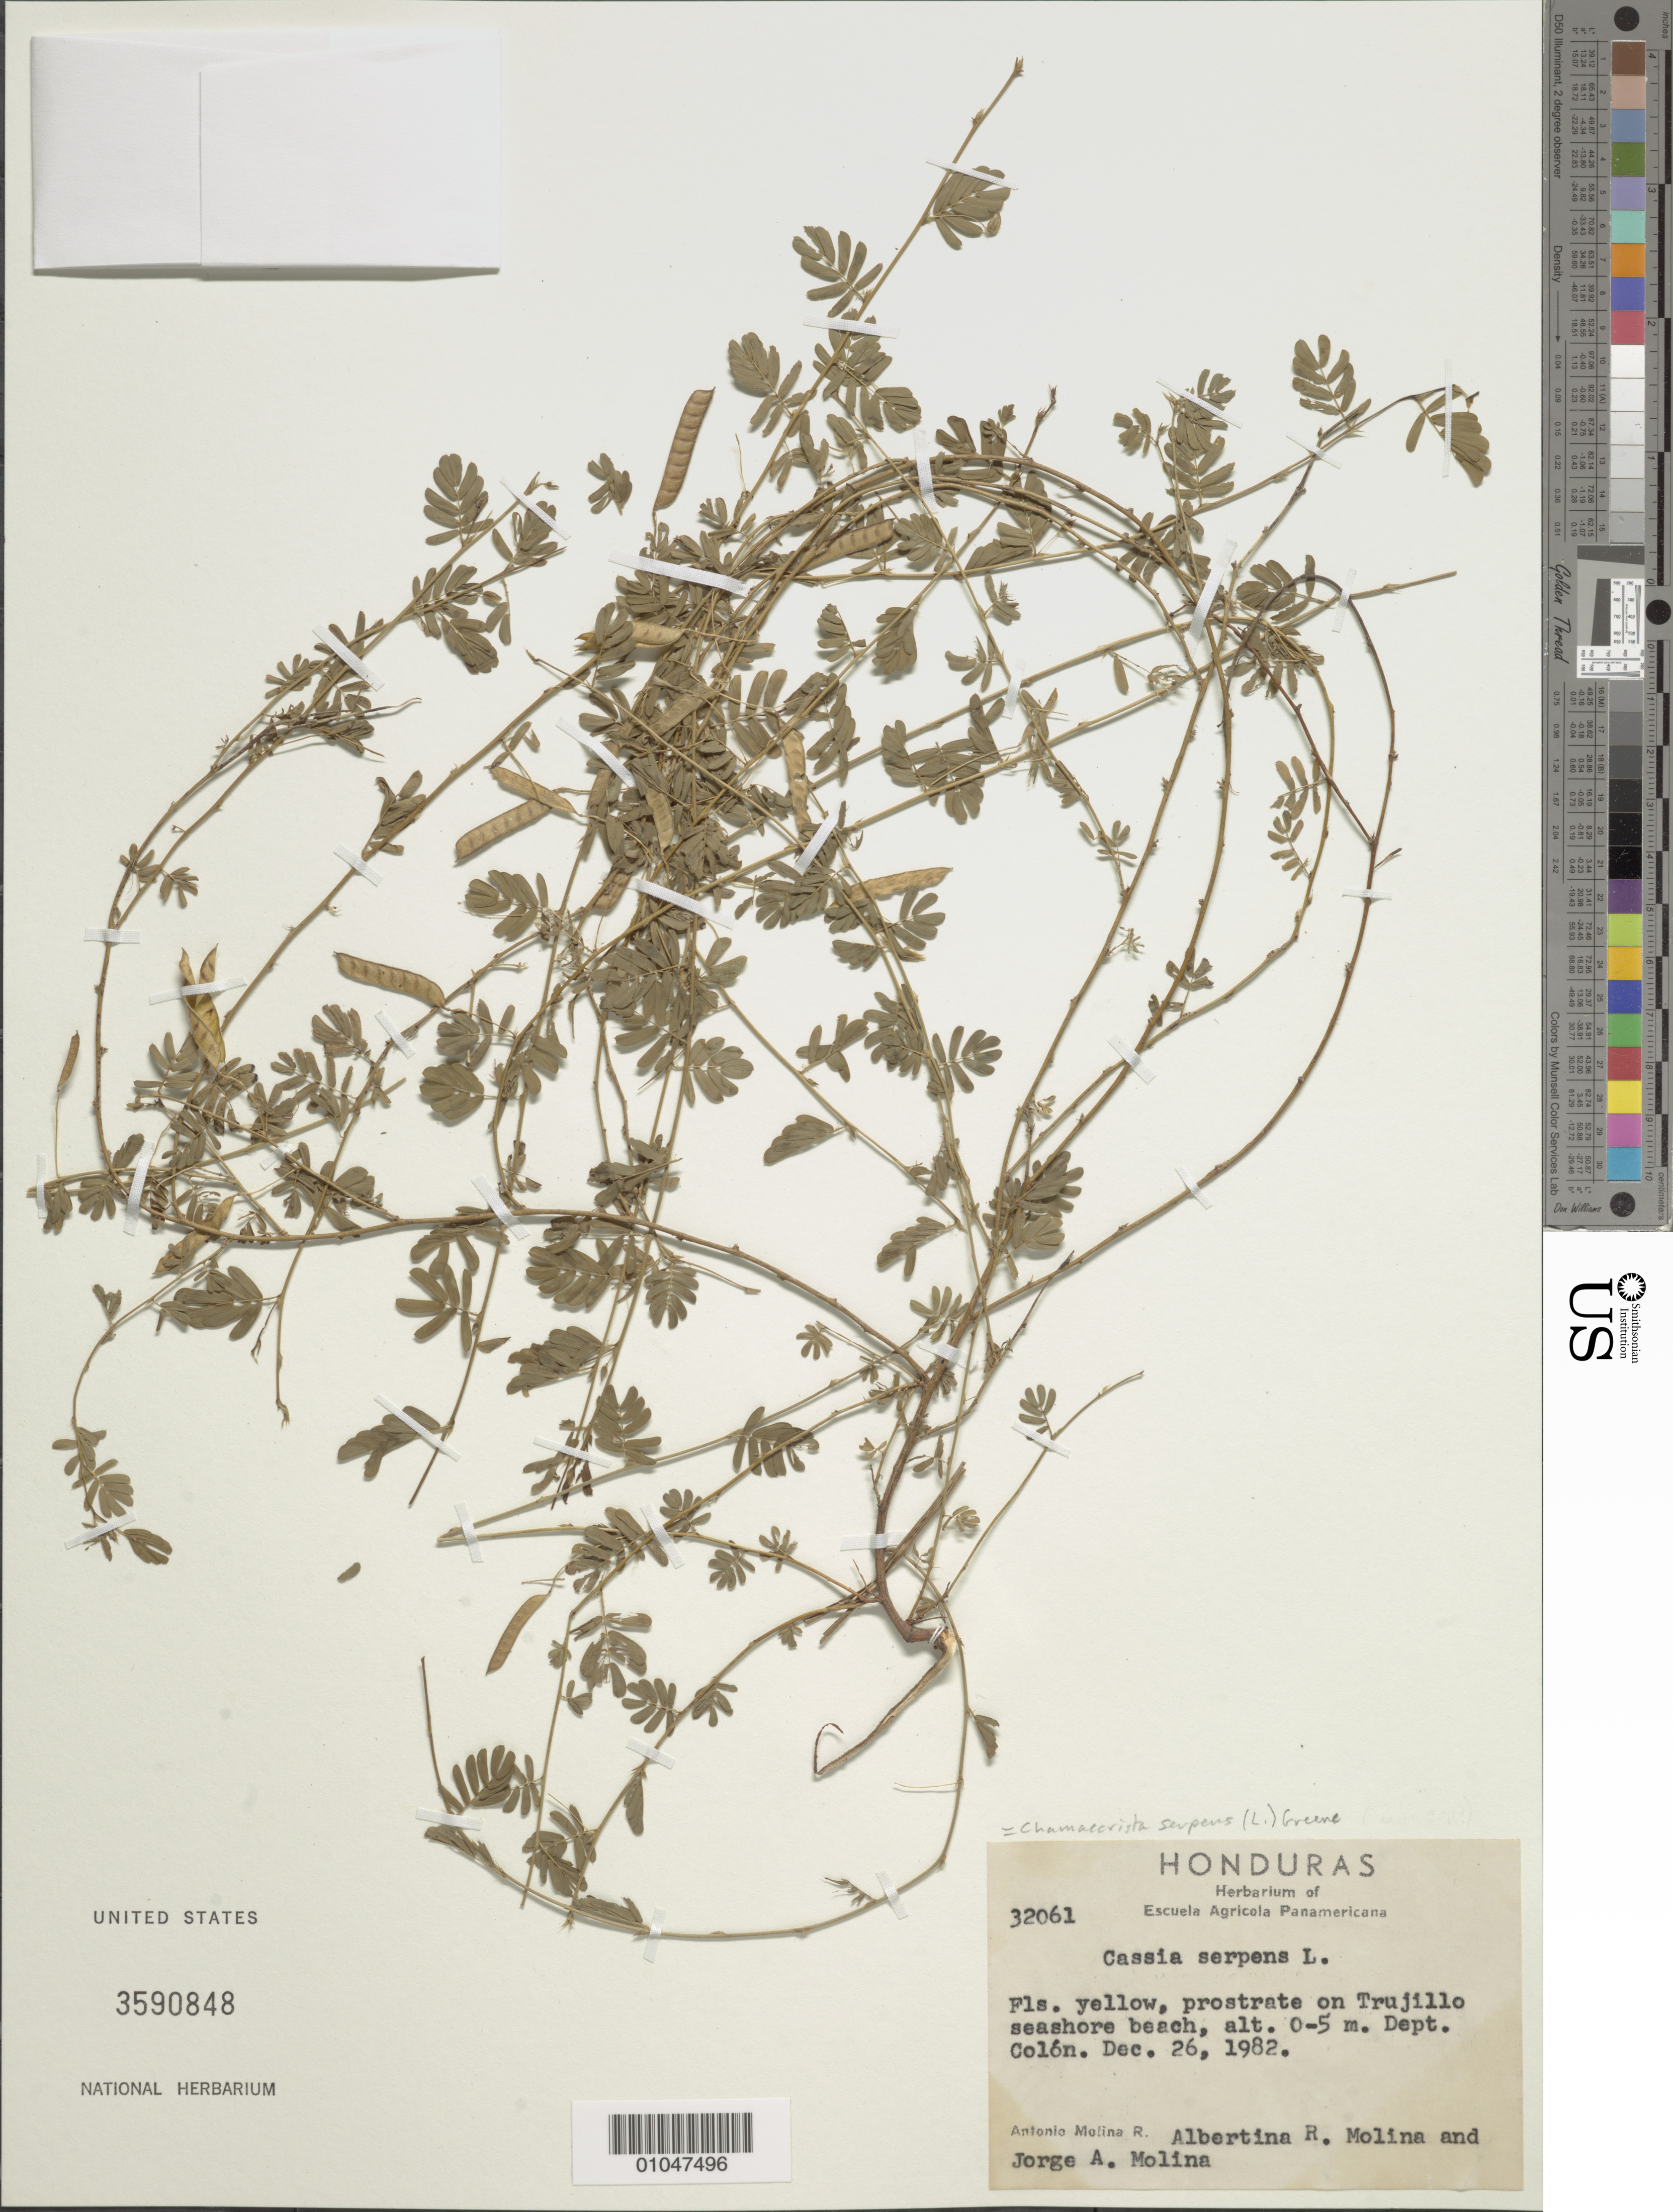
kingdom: Plantae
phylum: Tracheophyta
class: Magnoliopsida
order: Fabales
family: Fabaceae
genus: Chamaecrista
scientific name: Chamaecrista serpens var. serpens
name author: (L.) Greene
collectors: A. Molina R., A. R. Molina & J. A. Molina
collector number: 32061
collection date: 1982-12-26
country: Honduras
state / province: Colón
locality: Trujillo seashore beach.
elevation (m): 0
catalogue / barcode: US 3590848